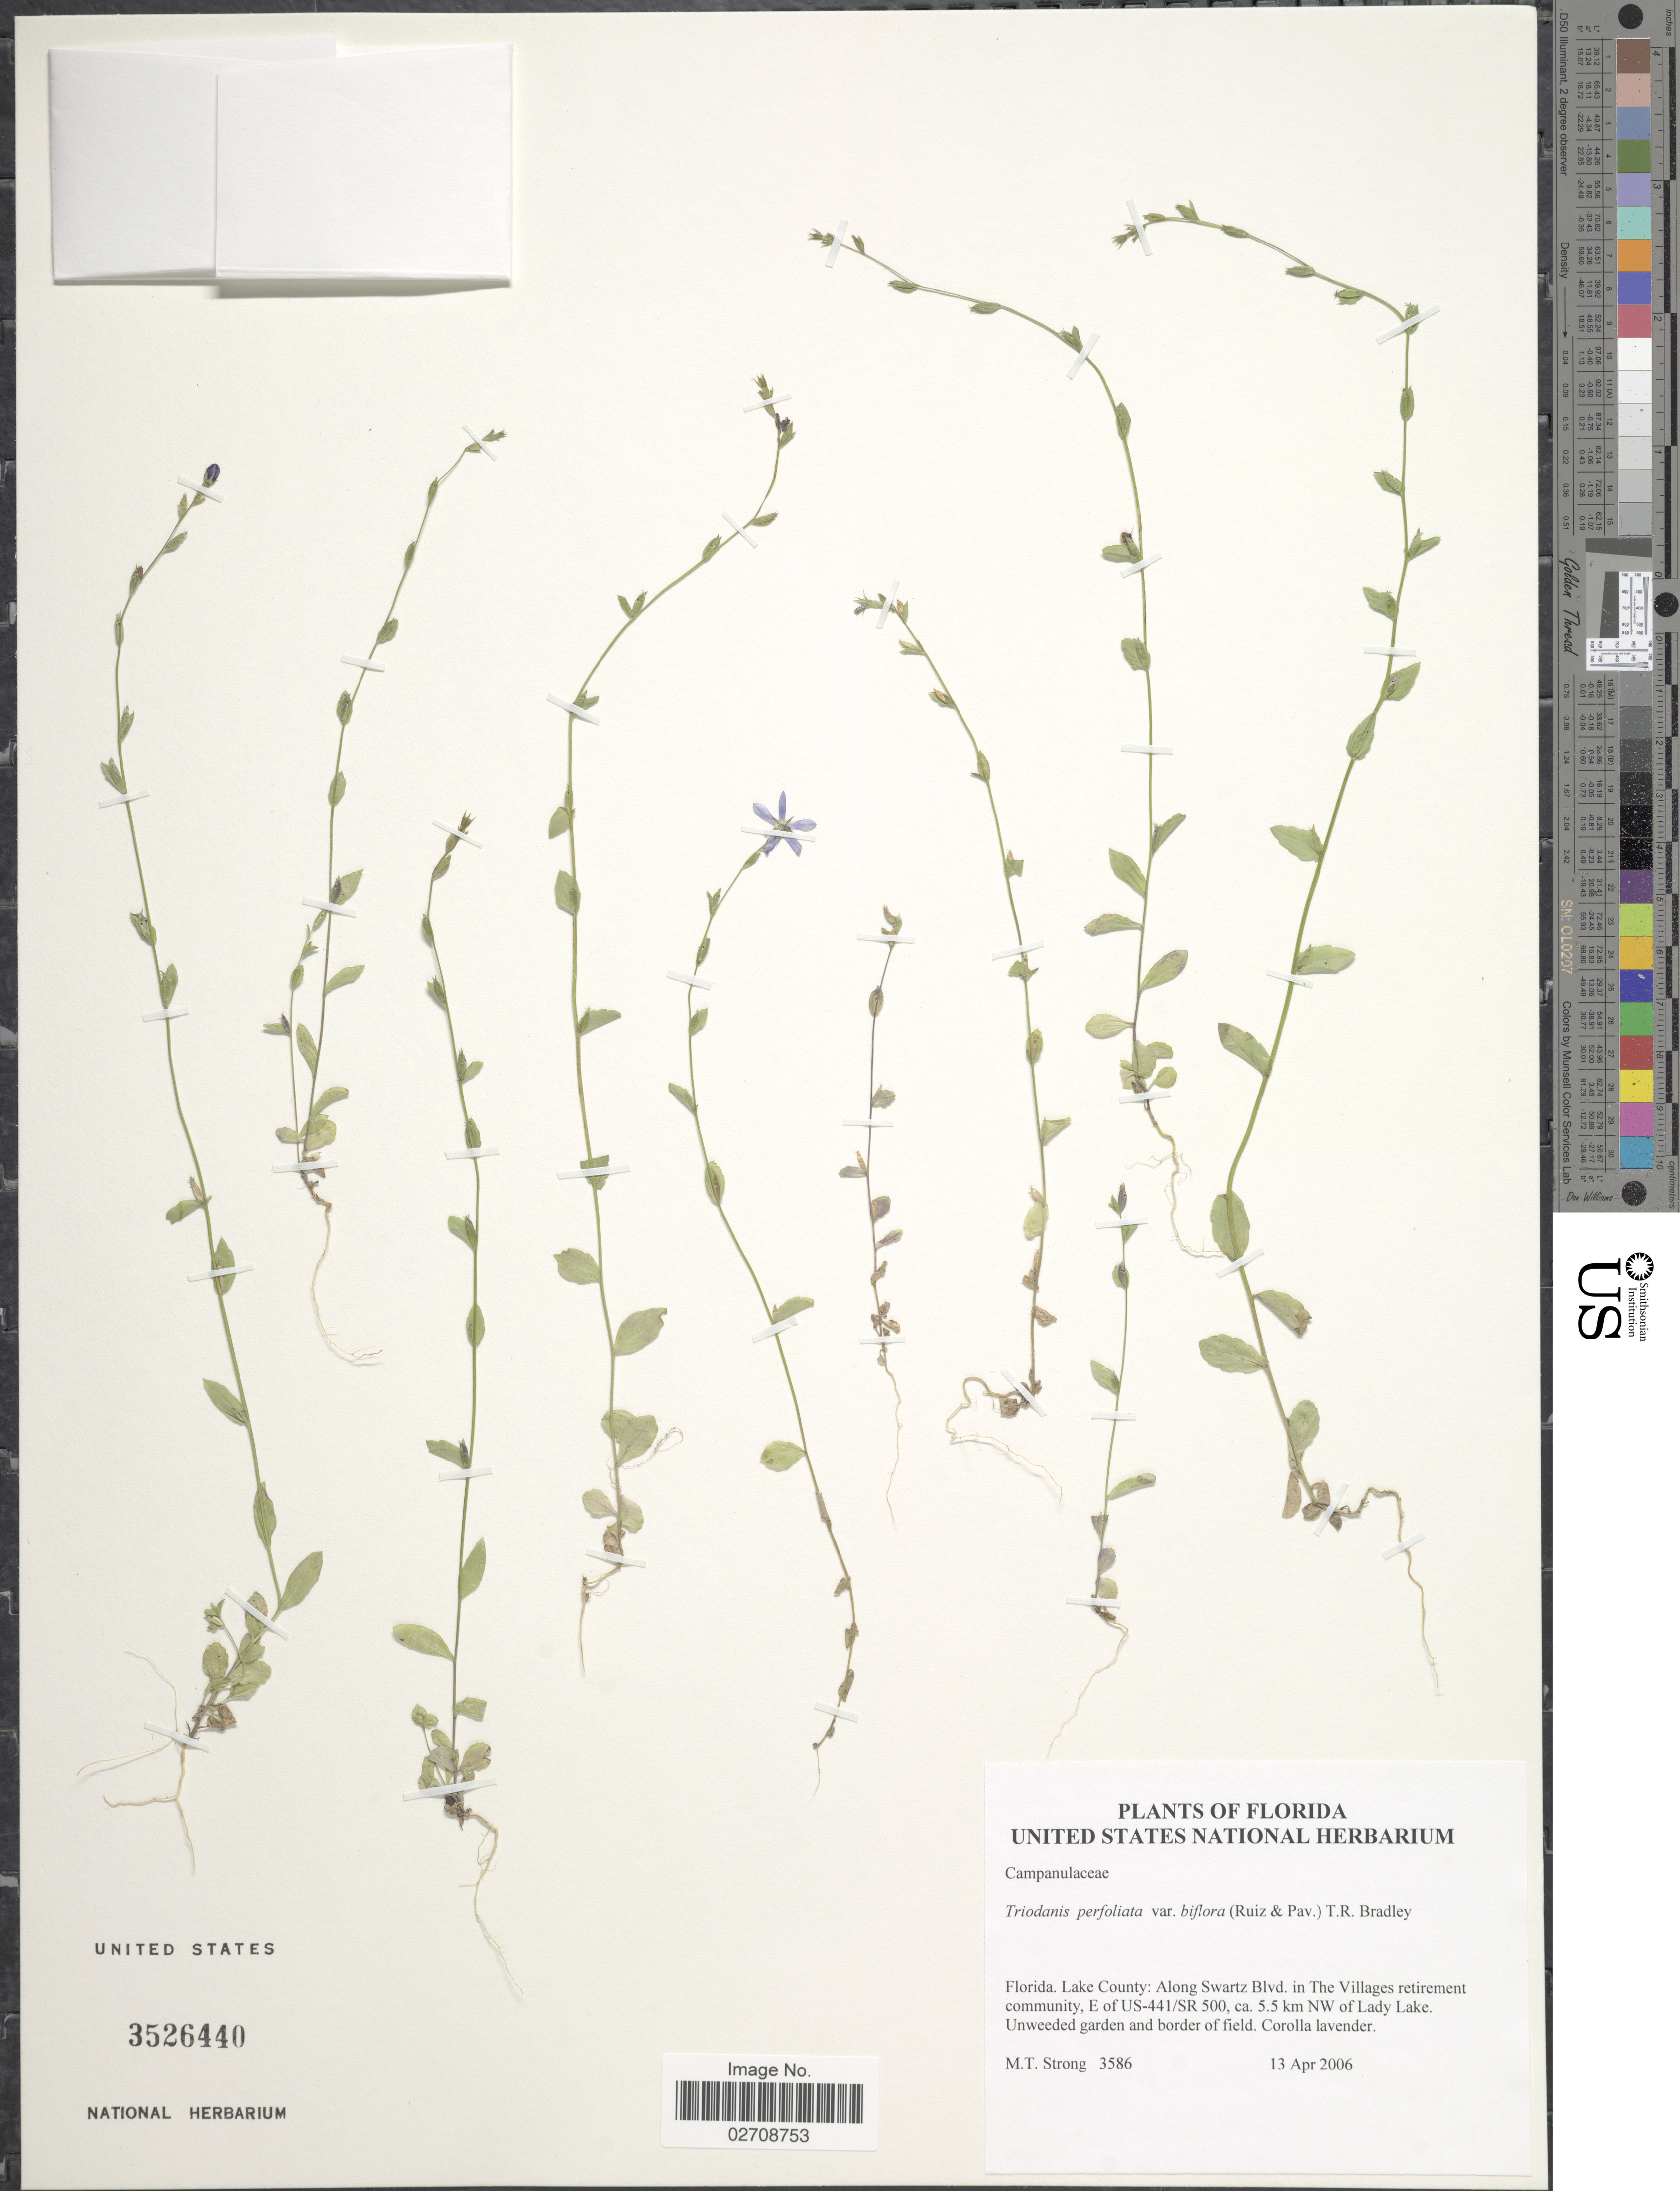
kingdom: Plantae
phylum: Tracheophyta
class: Magnoliopsida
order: Asterales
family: Campanulaceae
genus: Triodanis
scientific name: Triodanis biflora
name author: (Ruiz & Pav.) Greene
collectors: M. T. Strong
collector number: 3586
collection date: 2006-04-13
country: United States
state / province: Florida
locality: Lake County: Along Swartz Blvd. in the Villages retirement community, E of US-441/SR 500, 5.5 km NW of Lady Lake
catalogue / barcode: US 3526440